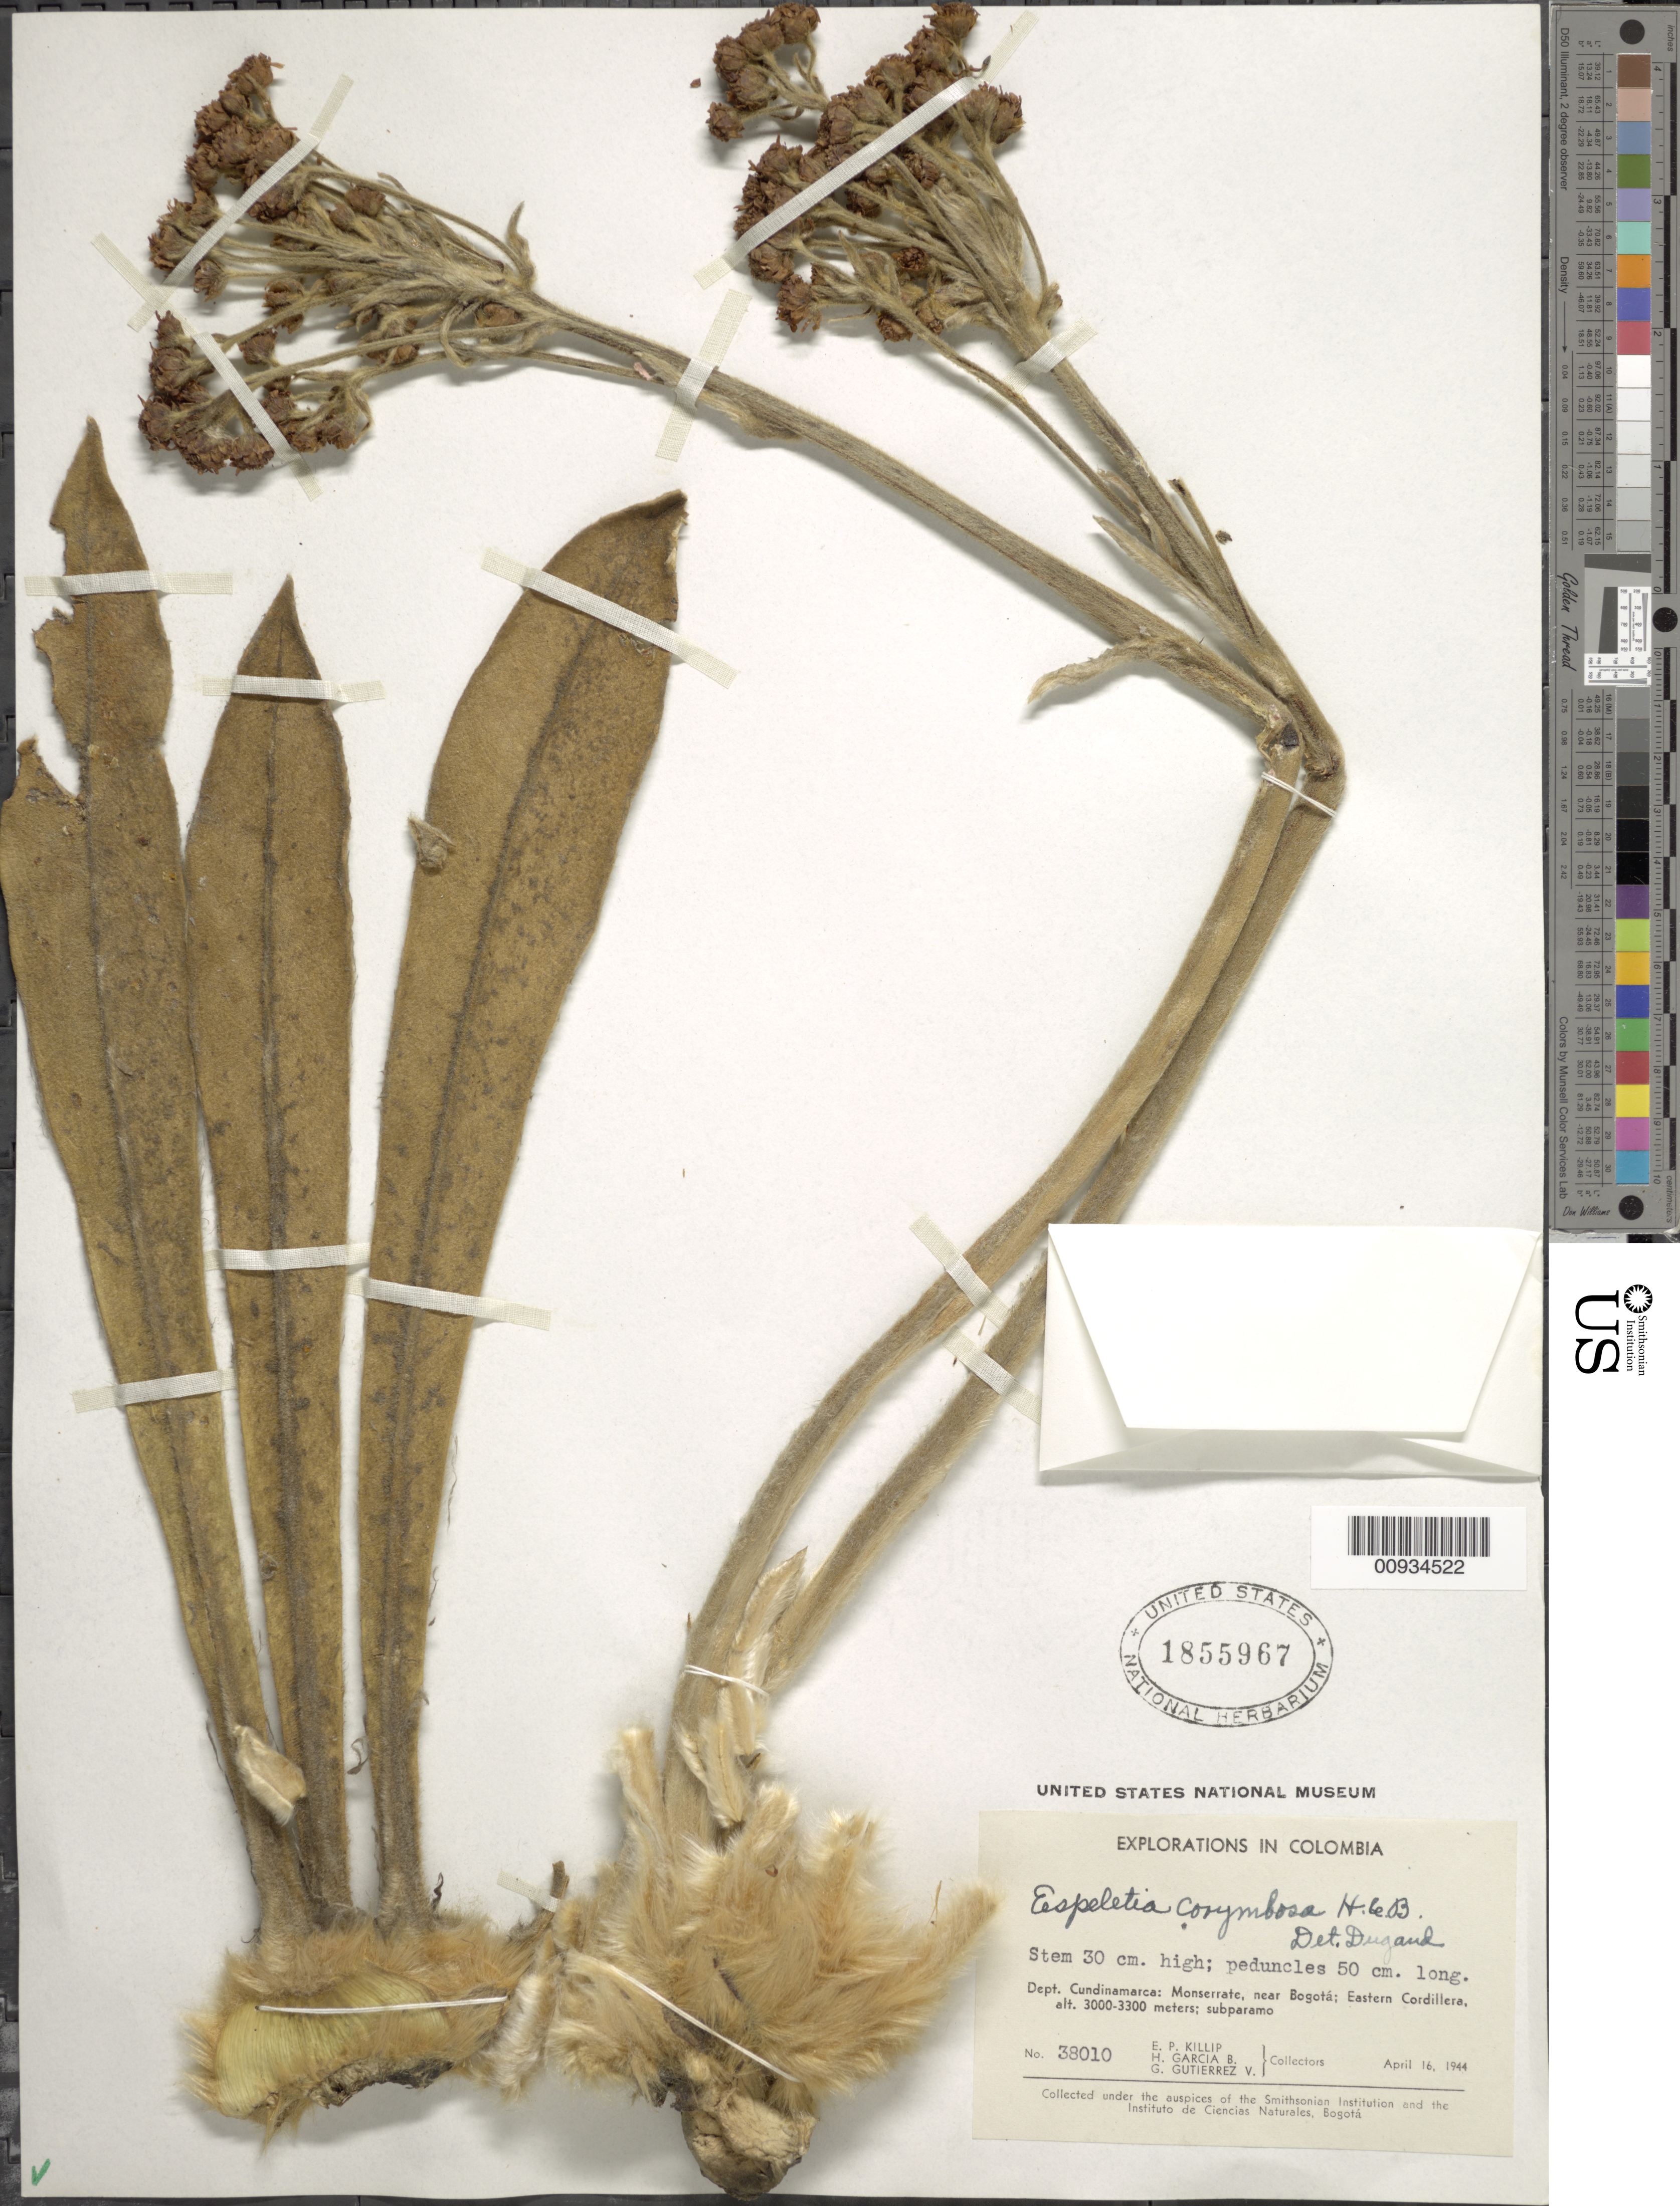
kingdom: Plantae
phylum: Tracheophyta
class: Magnoliopsida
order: Asterales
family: Asteraceae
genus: Espeletiopsis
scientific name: Espeletiopsis corymbosa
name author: (Humb. & Bonpl.) Cuatrec.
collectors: E. P. Killip, H. García Barriga & G. Gutiérrez V.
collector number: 38010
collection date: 1944-04-16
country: Colombia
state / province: Cundinamarca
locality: Dept. Cundinamarca: Monserrate, near Bogota; Eastern Cordillera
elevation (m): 3000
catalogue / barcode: US 1855967